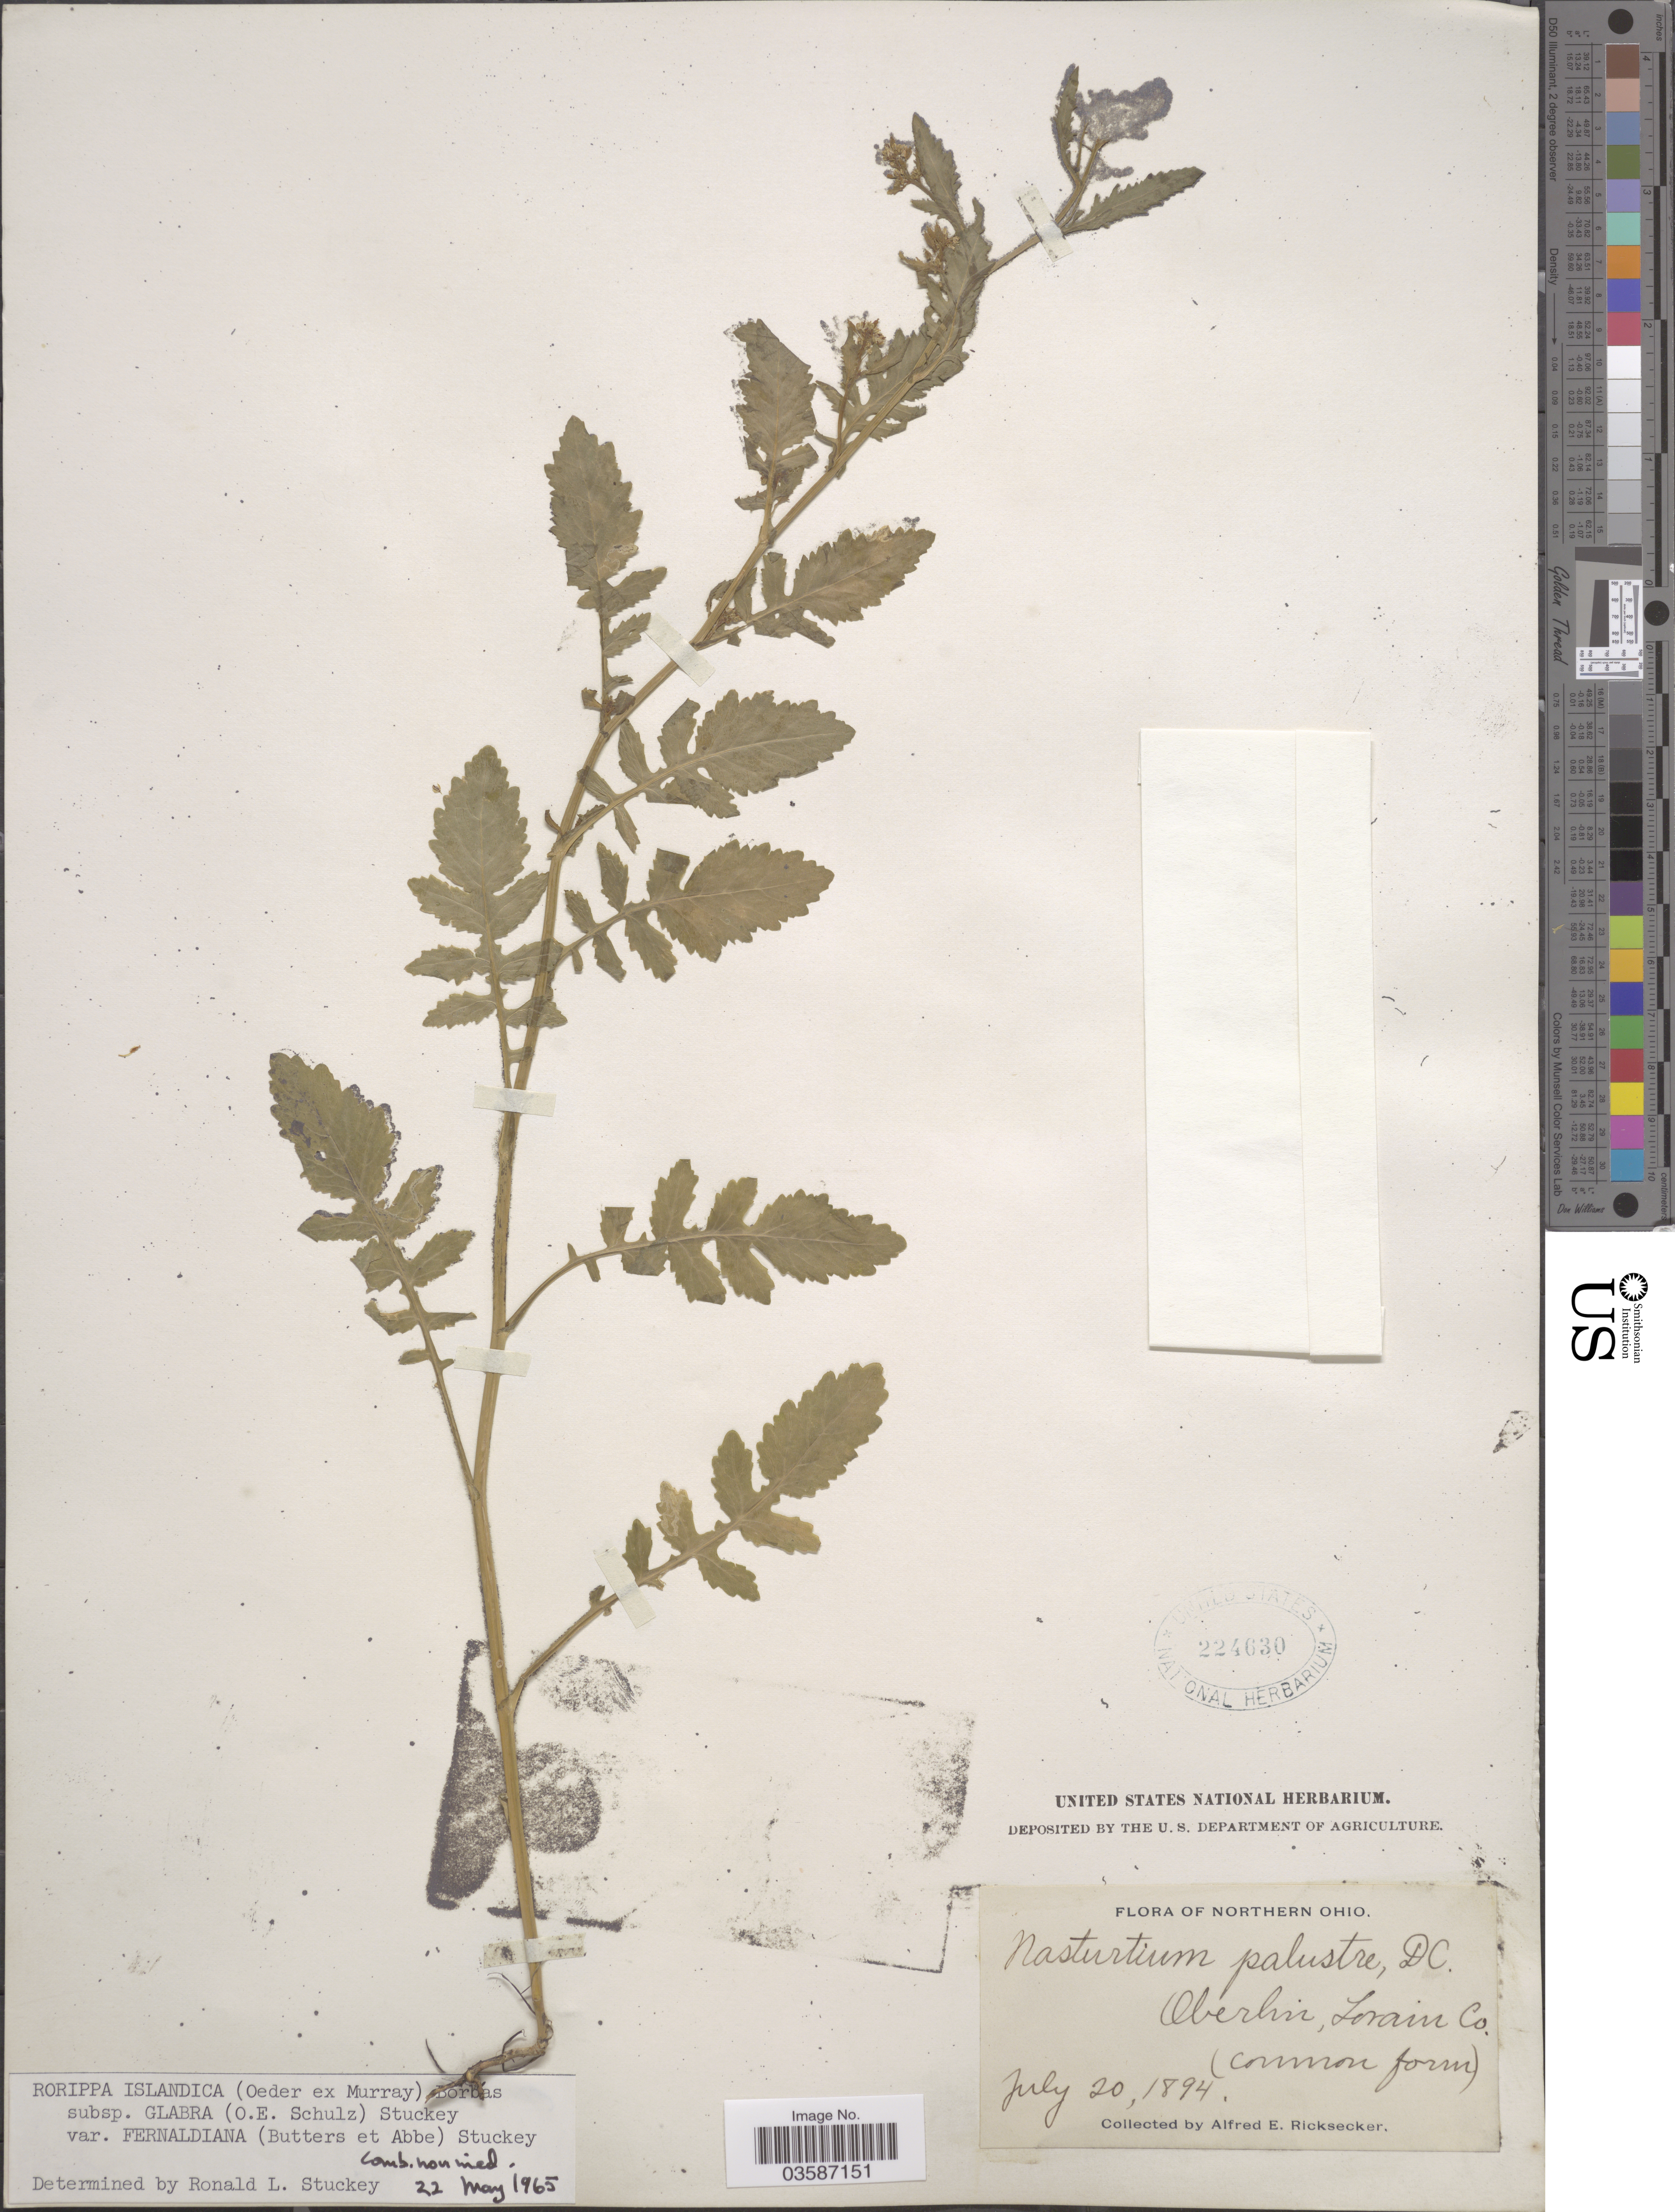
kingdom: Plantae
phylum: Tracheophyta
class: Magnoliopsida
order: Brassicales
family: Brassicaceae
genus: Rorippa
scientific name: Rorippa islandica var. fernaldiana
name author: Butters & Abbe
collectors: A. E. Ricksecker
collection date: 1894-07-20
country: United States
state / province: Ohio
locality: Northern Ohio. Oberlin, Lorain Co.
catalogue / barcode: US 224630